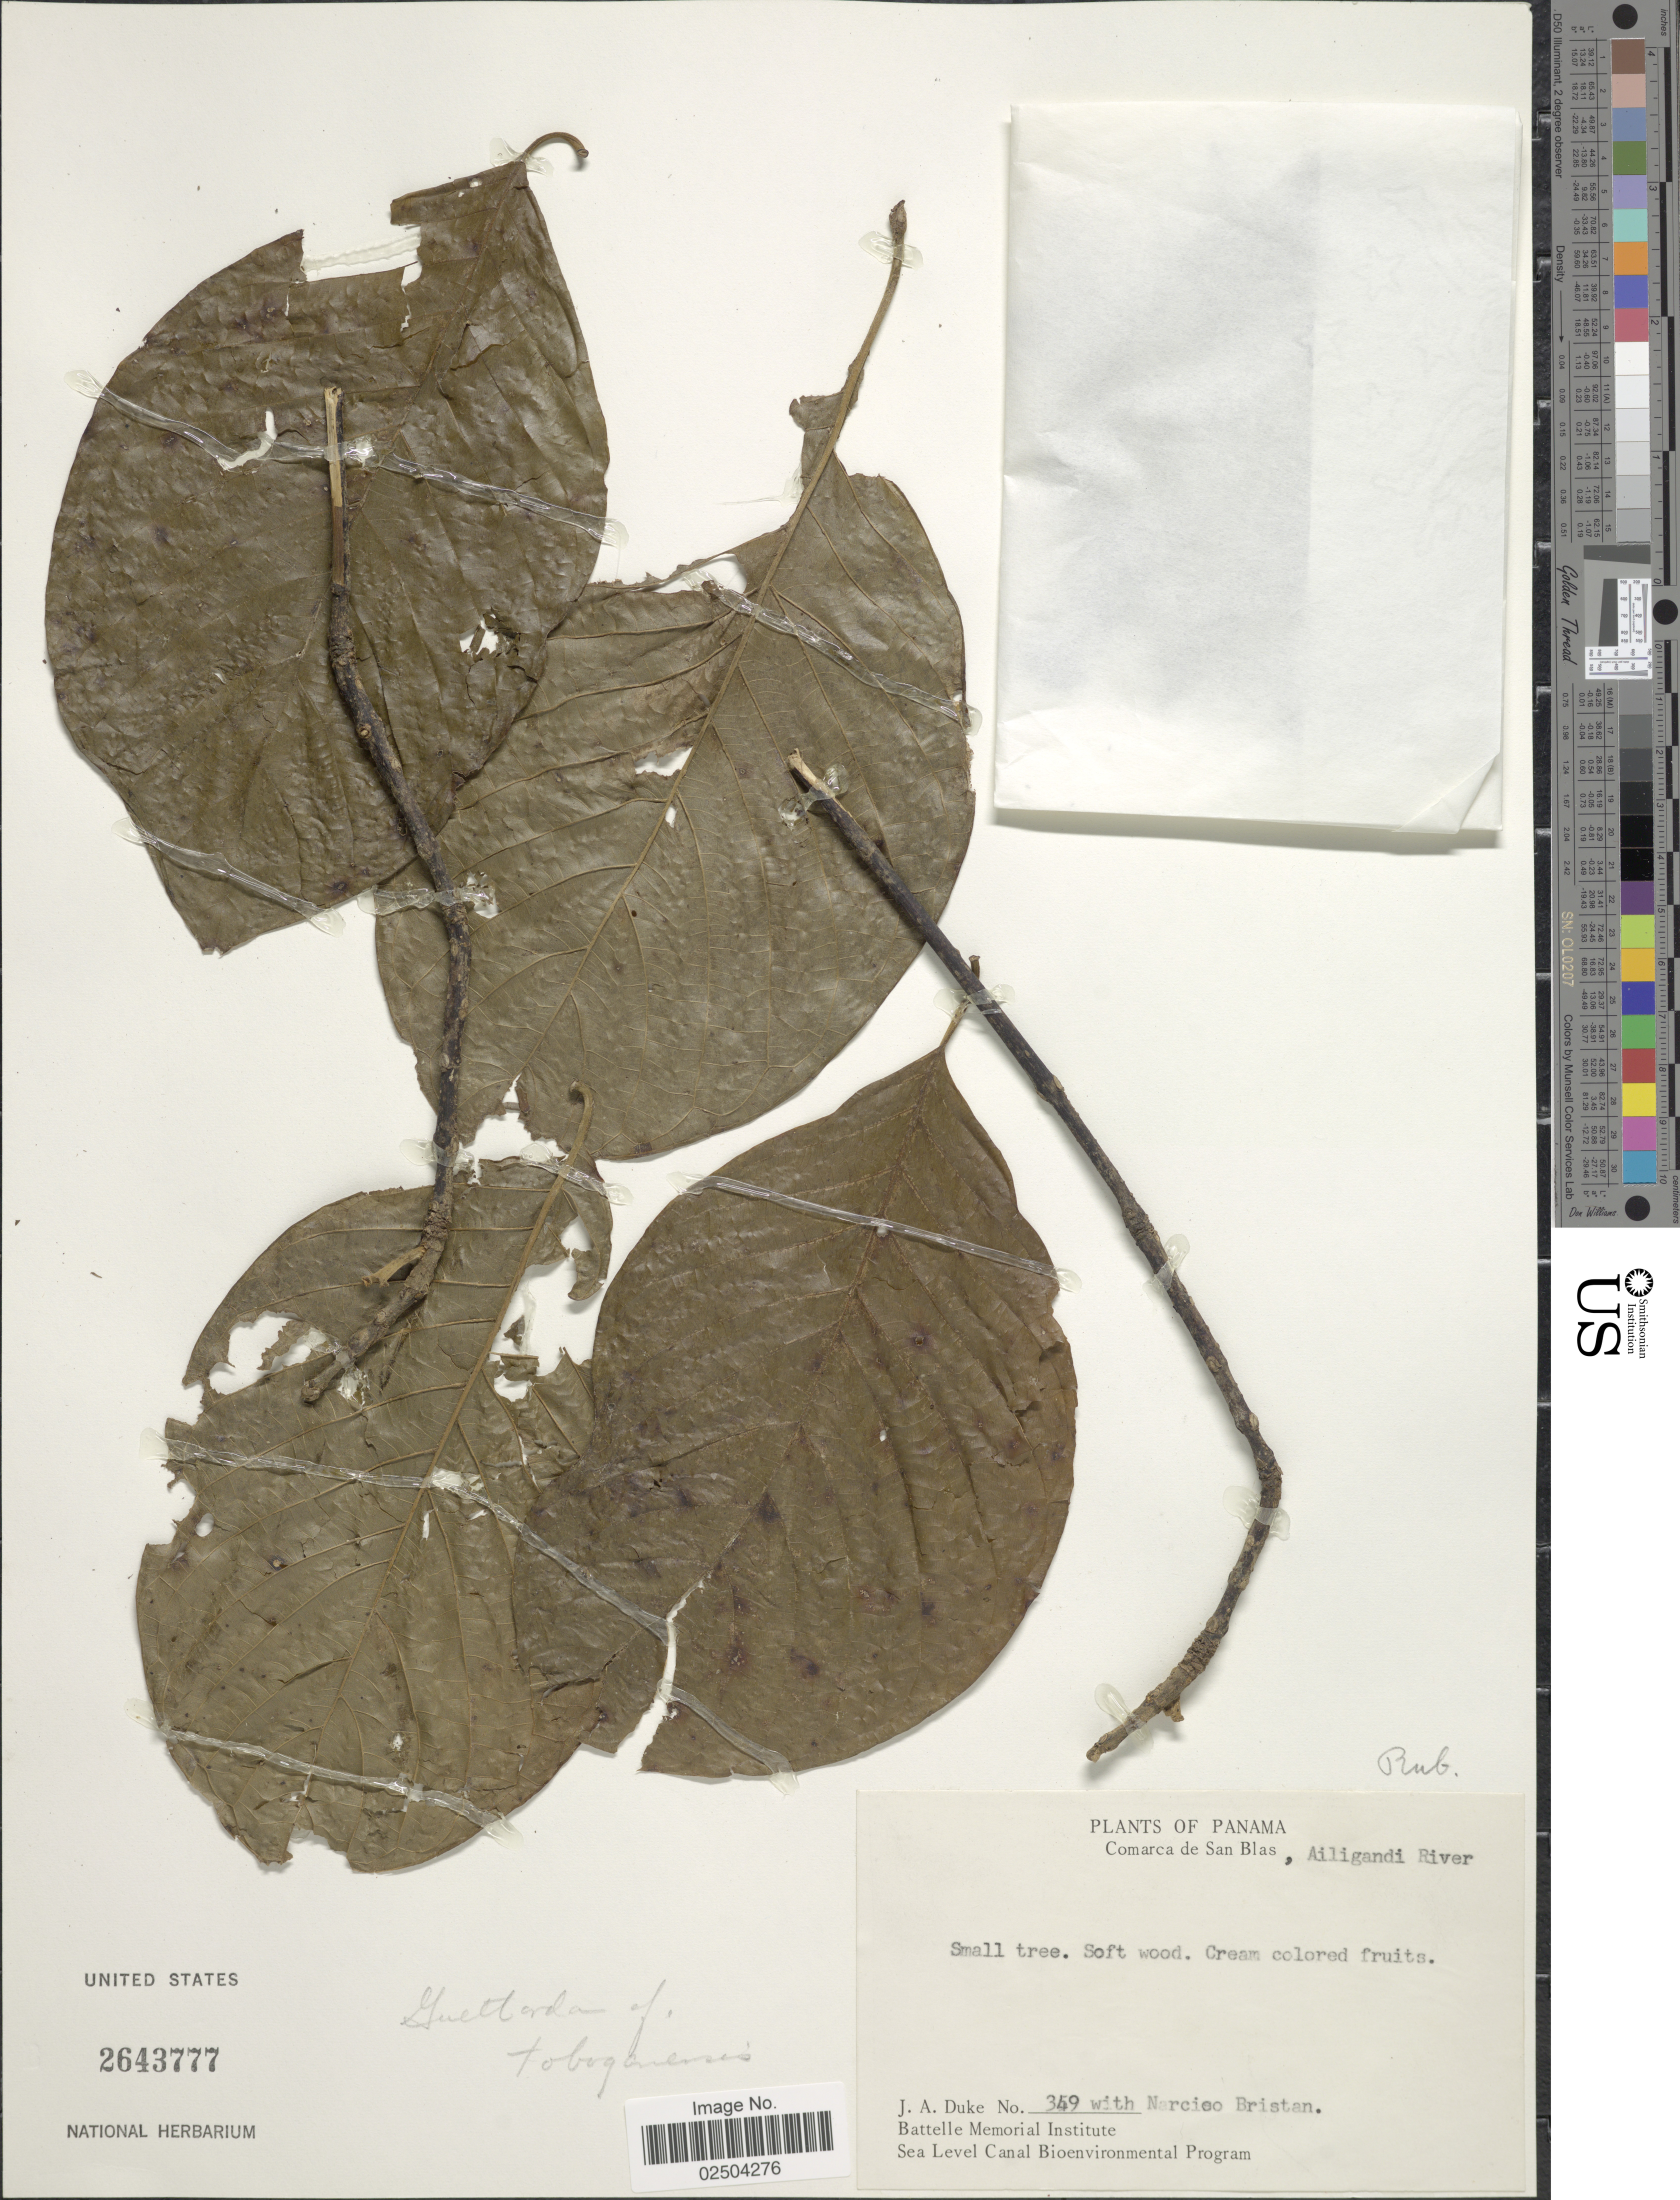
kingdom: Plantae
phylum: Tracheophyta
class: Magnoliopsida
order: Gentianales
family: Rubiaceae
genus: Guettarda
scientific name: Guettarda tobagensis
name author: Urb.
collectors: J. A. Duke & N. Bristan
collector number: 349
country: Panama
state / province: Kuna Yala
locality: Comarca de San Blas, Ailigandi River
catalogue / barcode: US 2643777